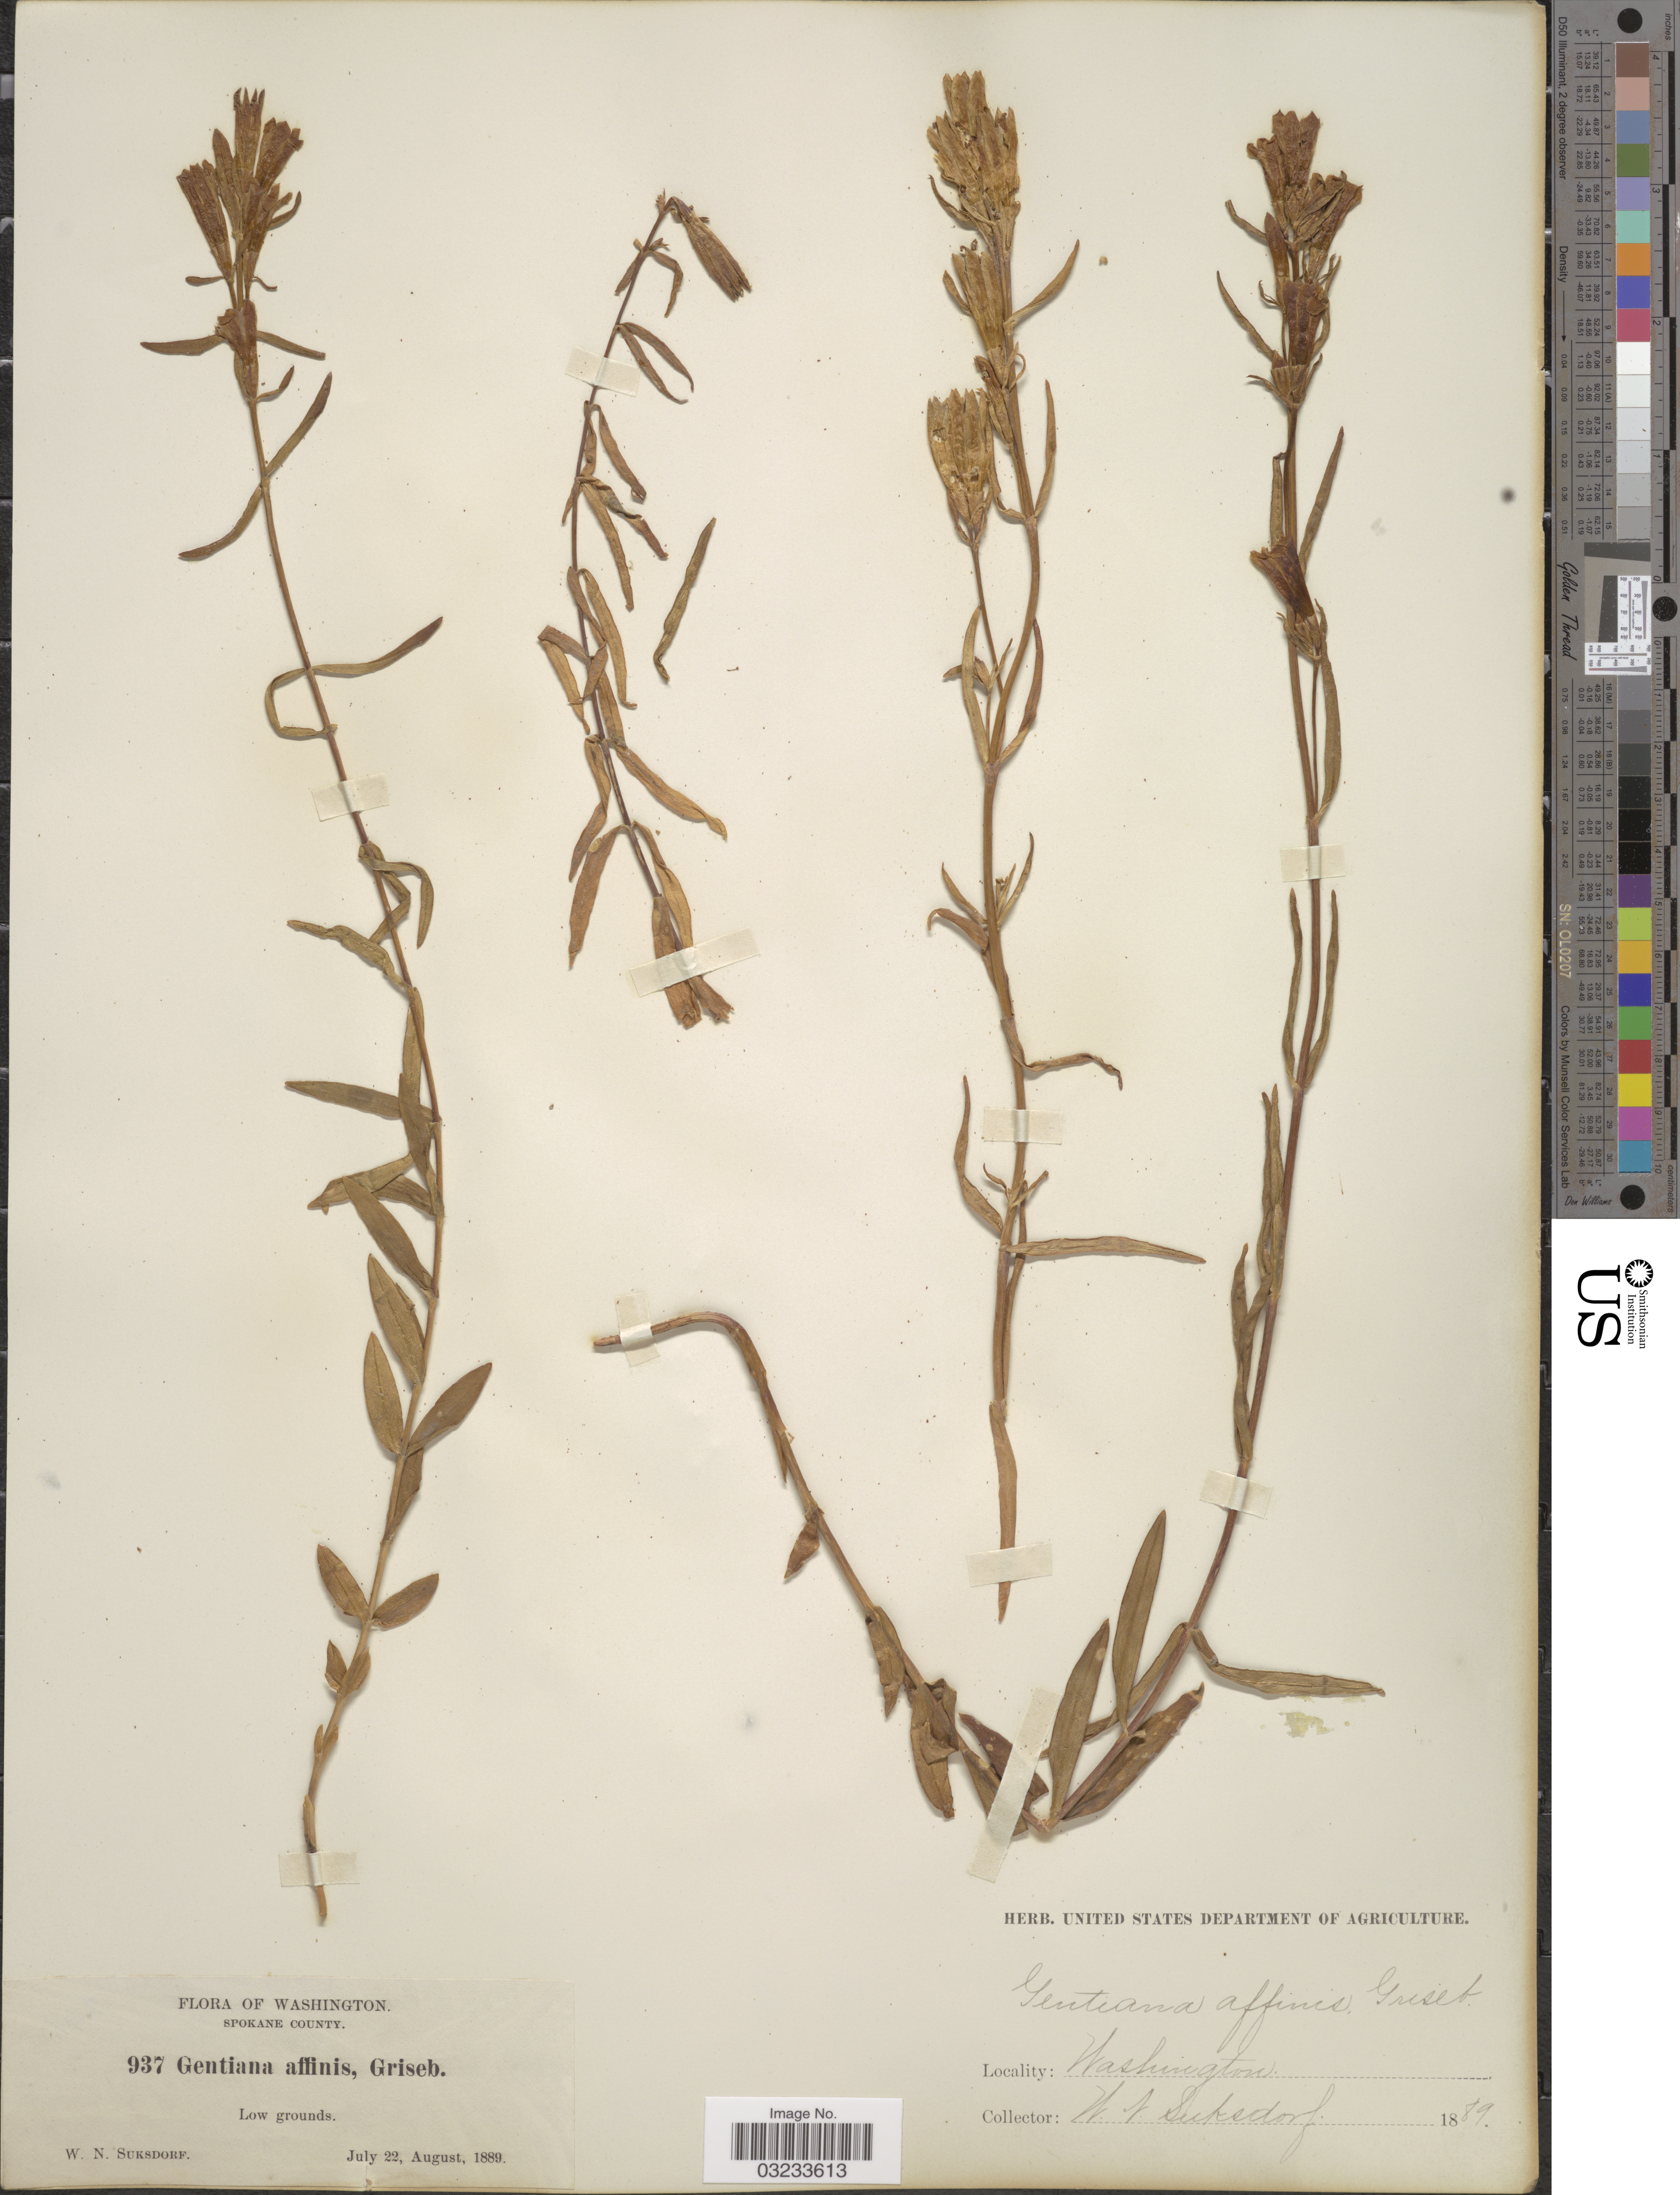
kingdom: Plantae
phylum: Tracheophyta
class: Magnoliopsida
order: Gentianales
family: Gentianaceae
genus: Gentiana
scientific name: Gentiana affinis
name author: Griseb.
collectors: W. N. Suksdorf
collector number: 937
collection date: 1889-07-22/1889-08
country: United States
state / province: Washington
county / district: Spokane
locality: Spokane County.